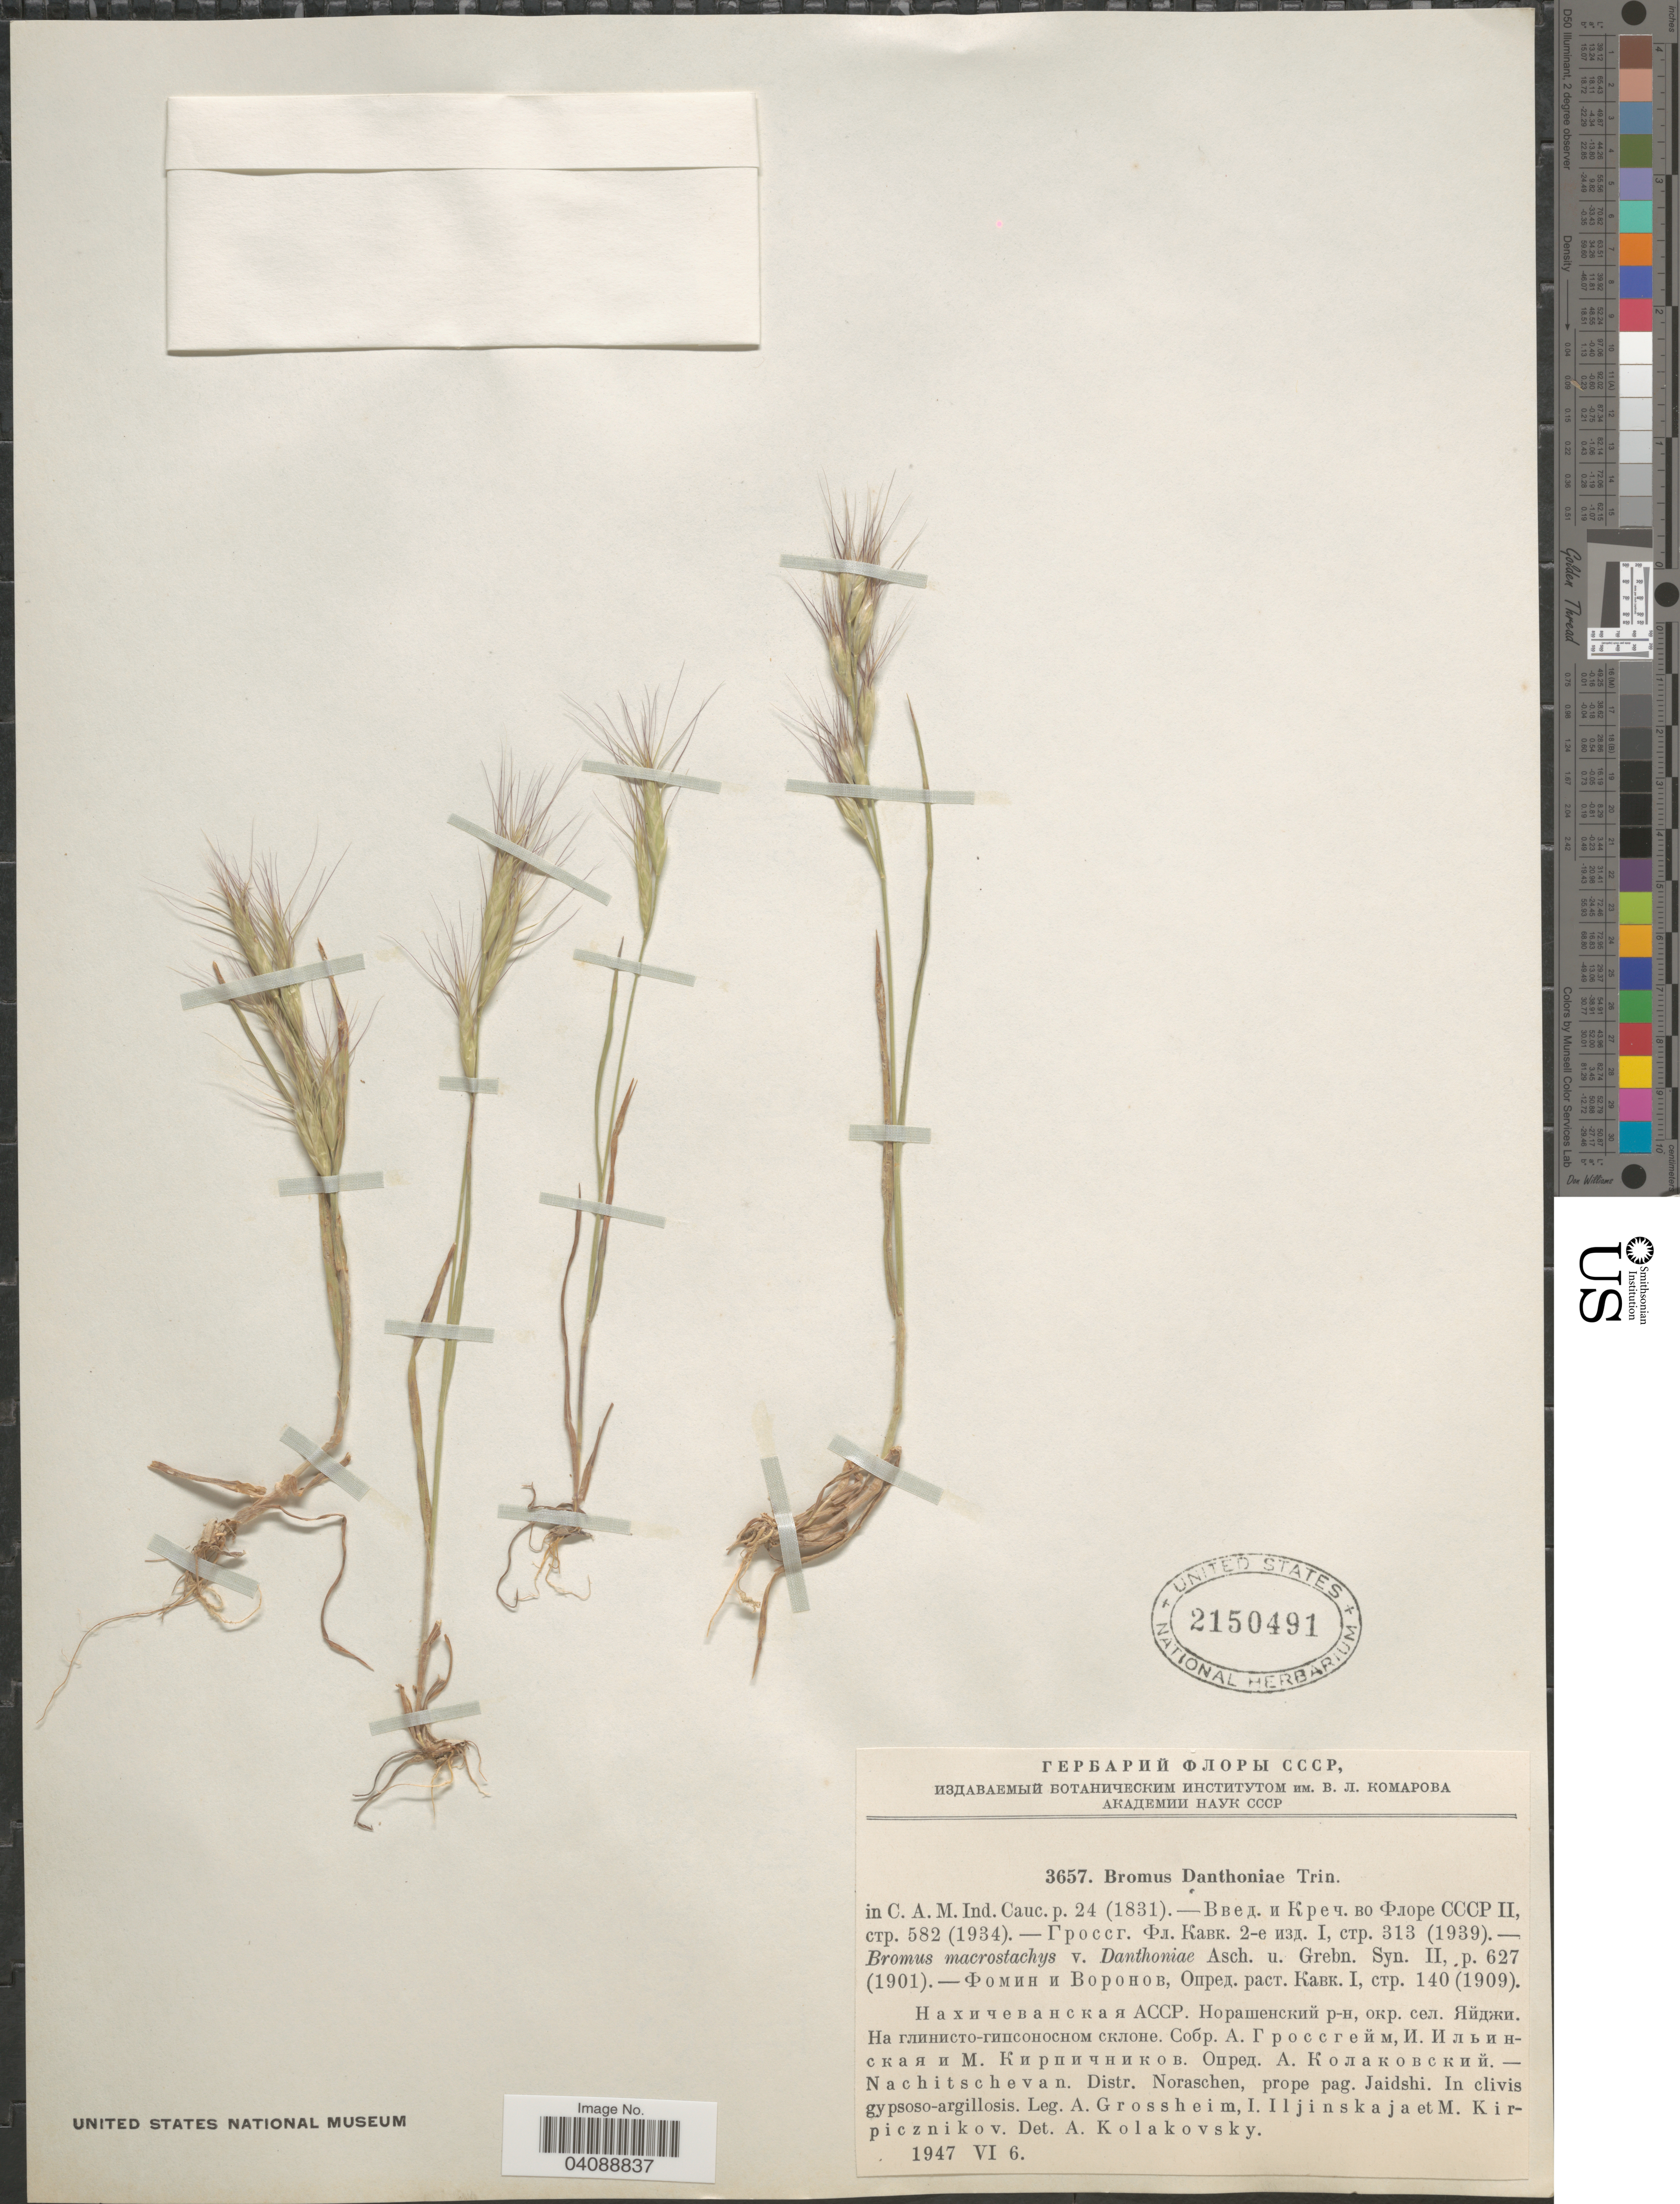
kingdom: Plantae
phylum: Tracheophyta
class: Liliopsida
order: Poales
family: Poaceae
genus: Bromus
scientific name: Bromus danthoniae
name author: Trin. ex C.A. Mey.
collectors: A. Grossheim, I. Iljinskaja & M. Kirpicznikov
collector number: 3657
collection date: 1947-06-06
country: Azerbaijan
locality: Nachitschevan. Distr. Noraschen, prope pag. Jaidshi.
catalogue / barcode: US 2150491